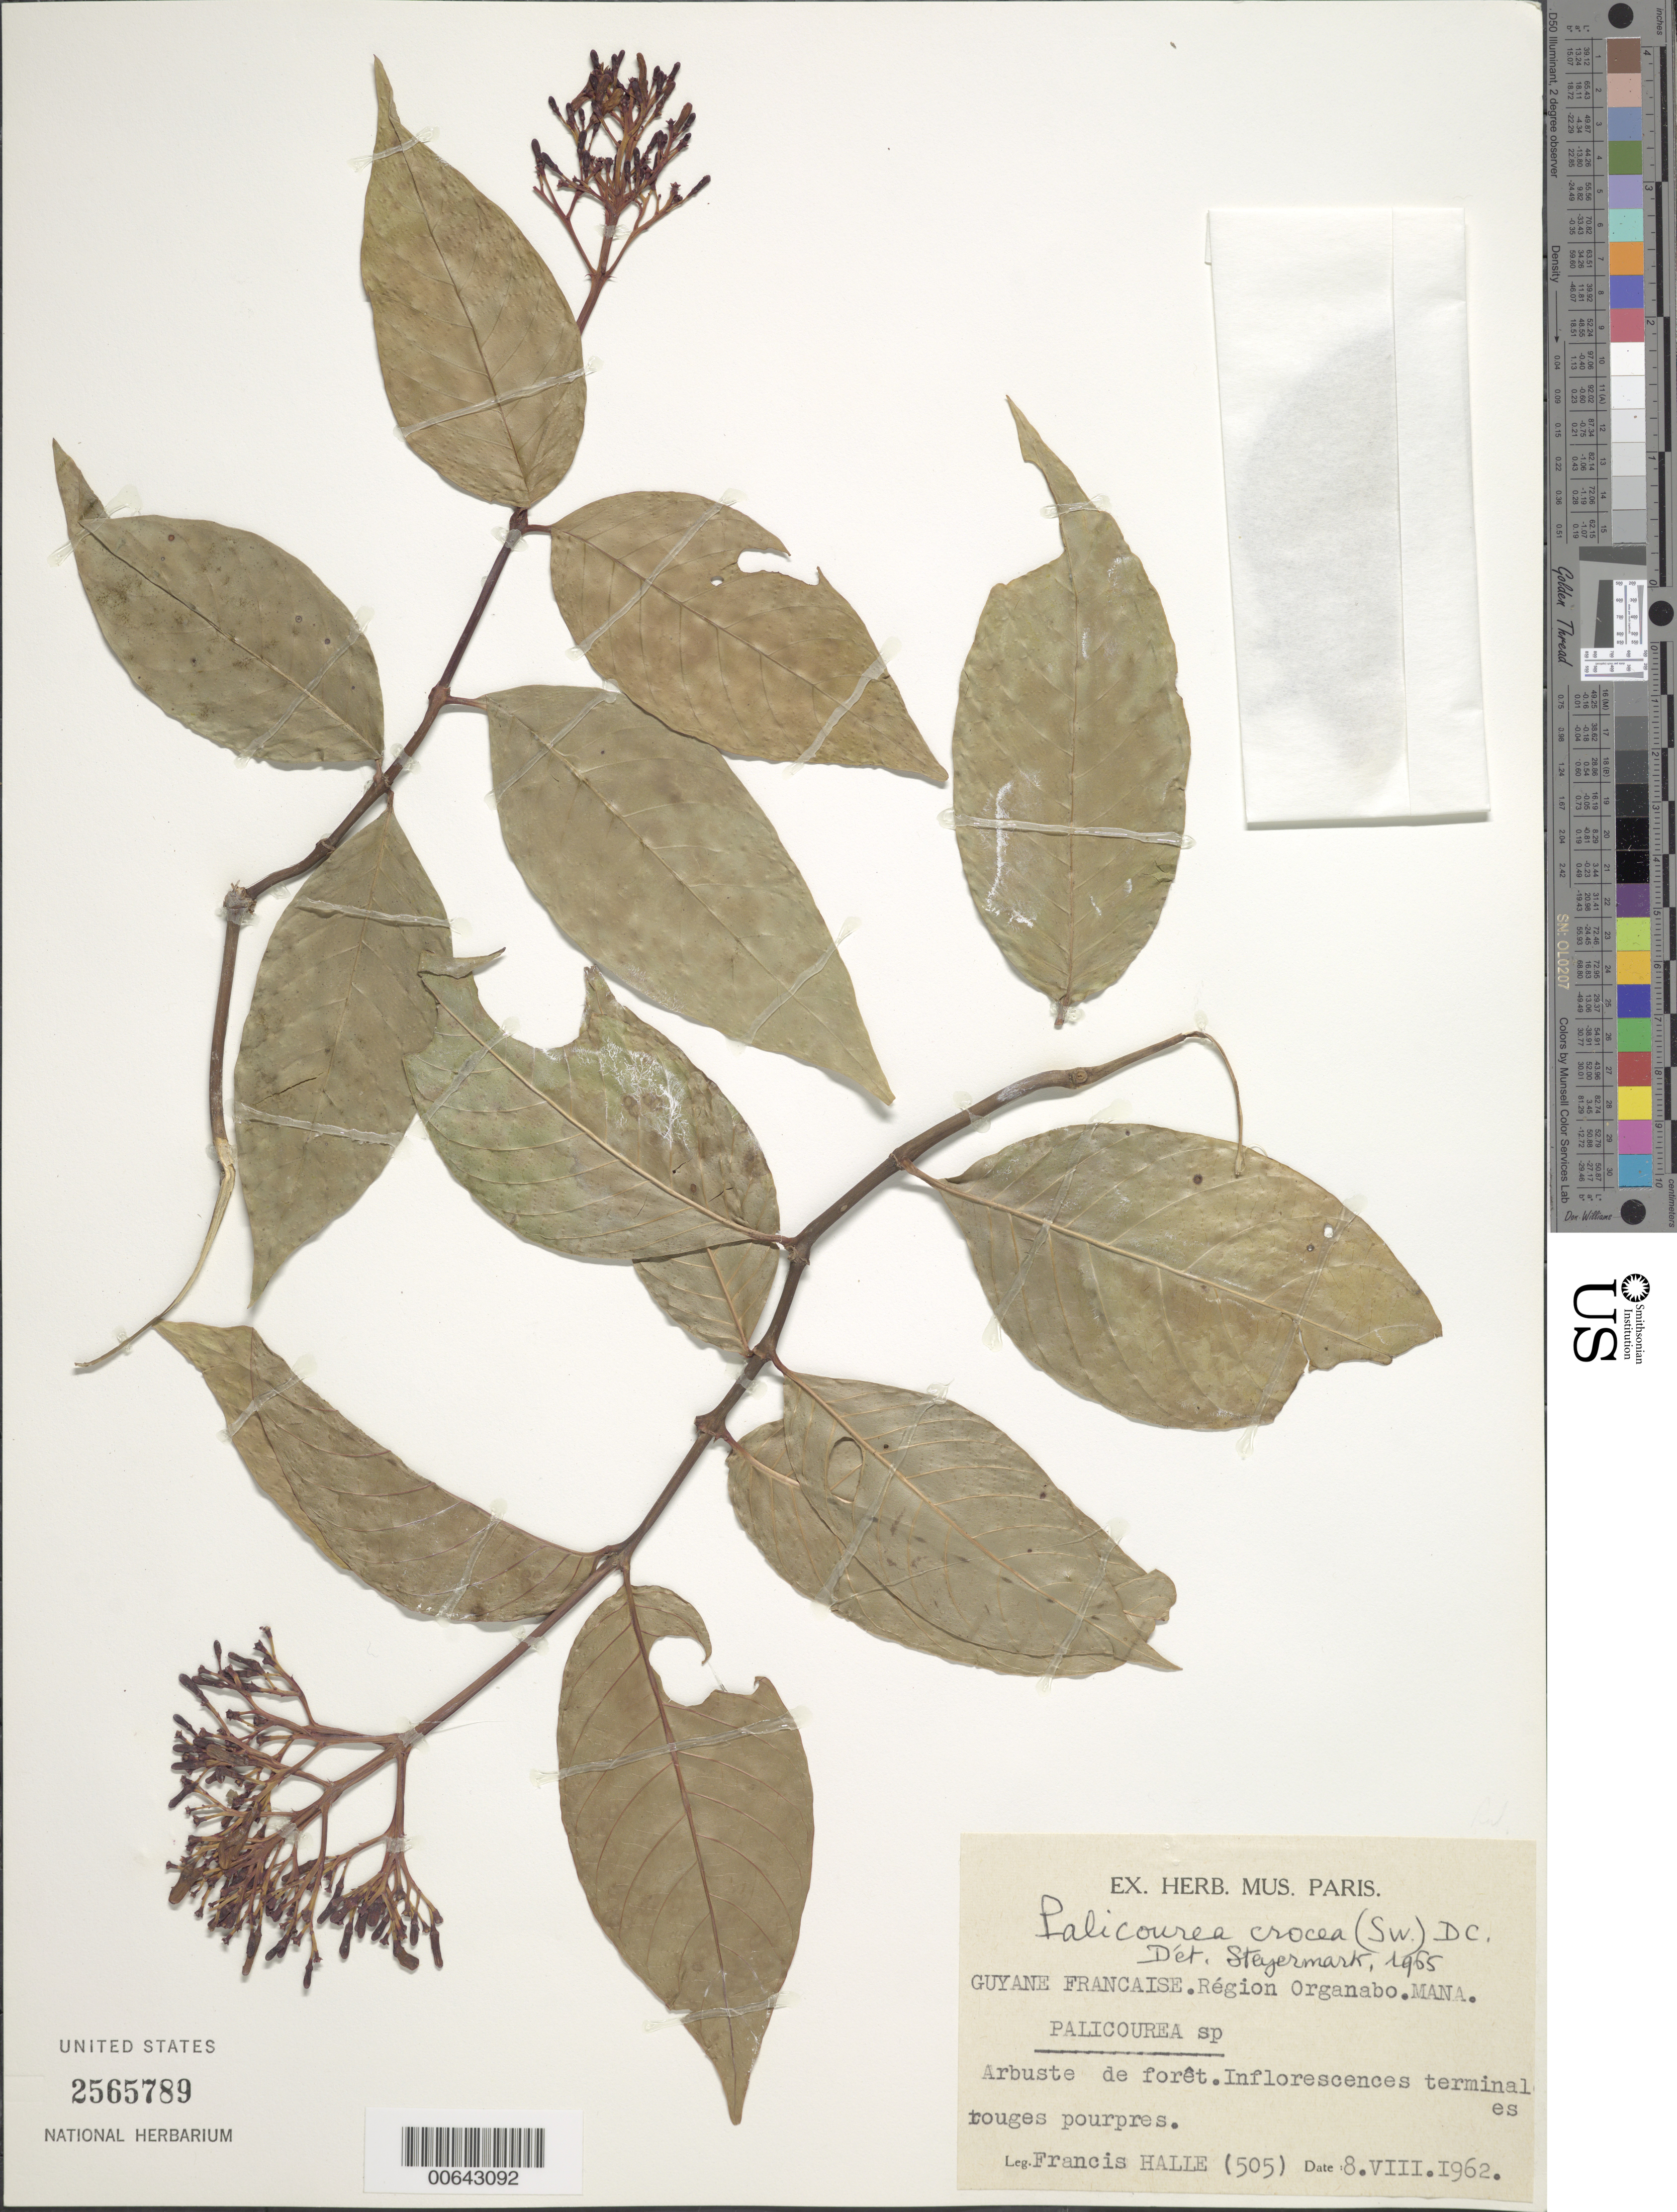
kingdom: Plantae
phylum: Tracheophyta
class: Magnoliopsida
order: Gentianales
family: Rubiaceae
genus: Palicourea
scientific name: Palicourea crocea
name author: (Sw.) Schult.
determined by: Steyermark, Julian A., (VEN)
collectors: F. Hallé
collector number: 505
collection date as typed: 8-Aug-62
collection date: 1962-08-08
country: French Guiana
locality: Organabo, Mana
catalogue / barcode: US 2565789